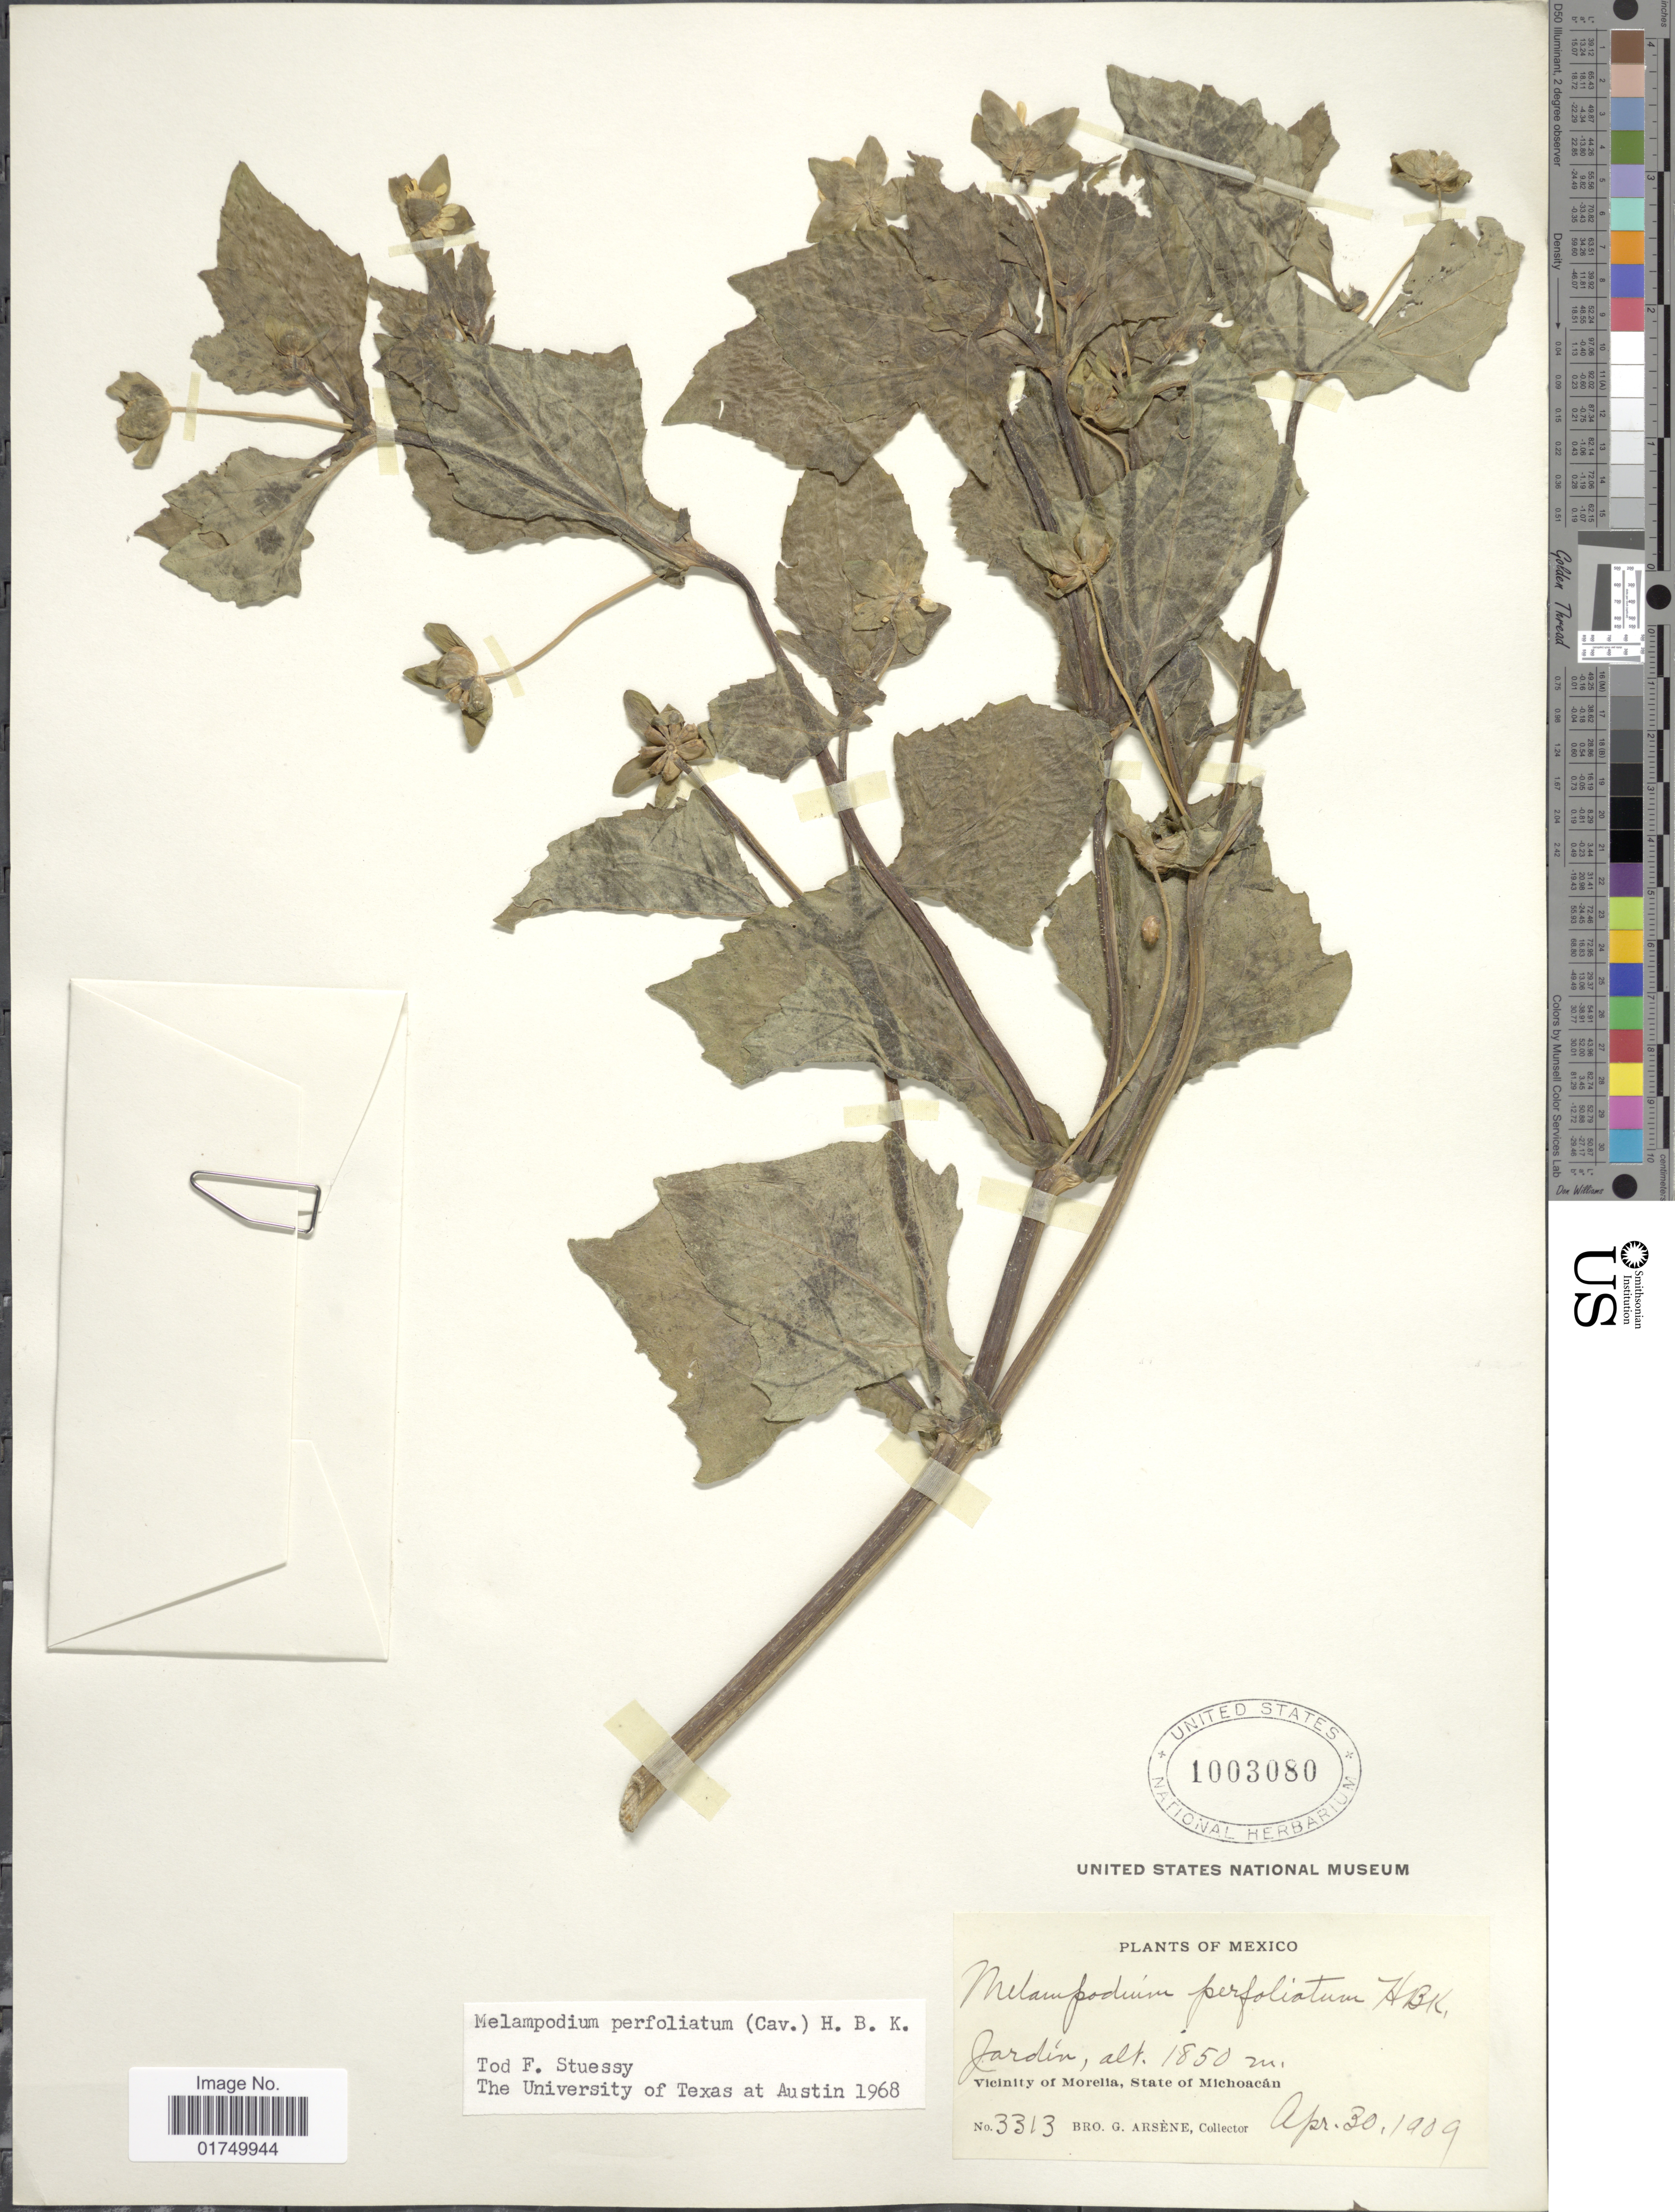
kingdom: Plantae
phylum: Tracheophyta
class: Magnoliopsida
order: Asterales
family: Asteraceae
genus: Melampodium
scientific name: Melampodium perfoliatum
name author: (Cav.) Kunth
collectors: Bro. G. Arsène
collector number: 3313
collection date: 1909-04-30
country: Mexico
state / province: Michoacán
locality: Jardín. Vicinity of Morelia, State of Michoacán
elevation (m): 1850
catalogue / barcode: US 1003080